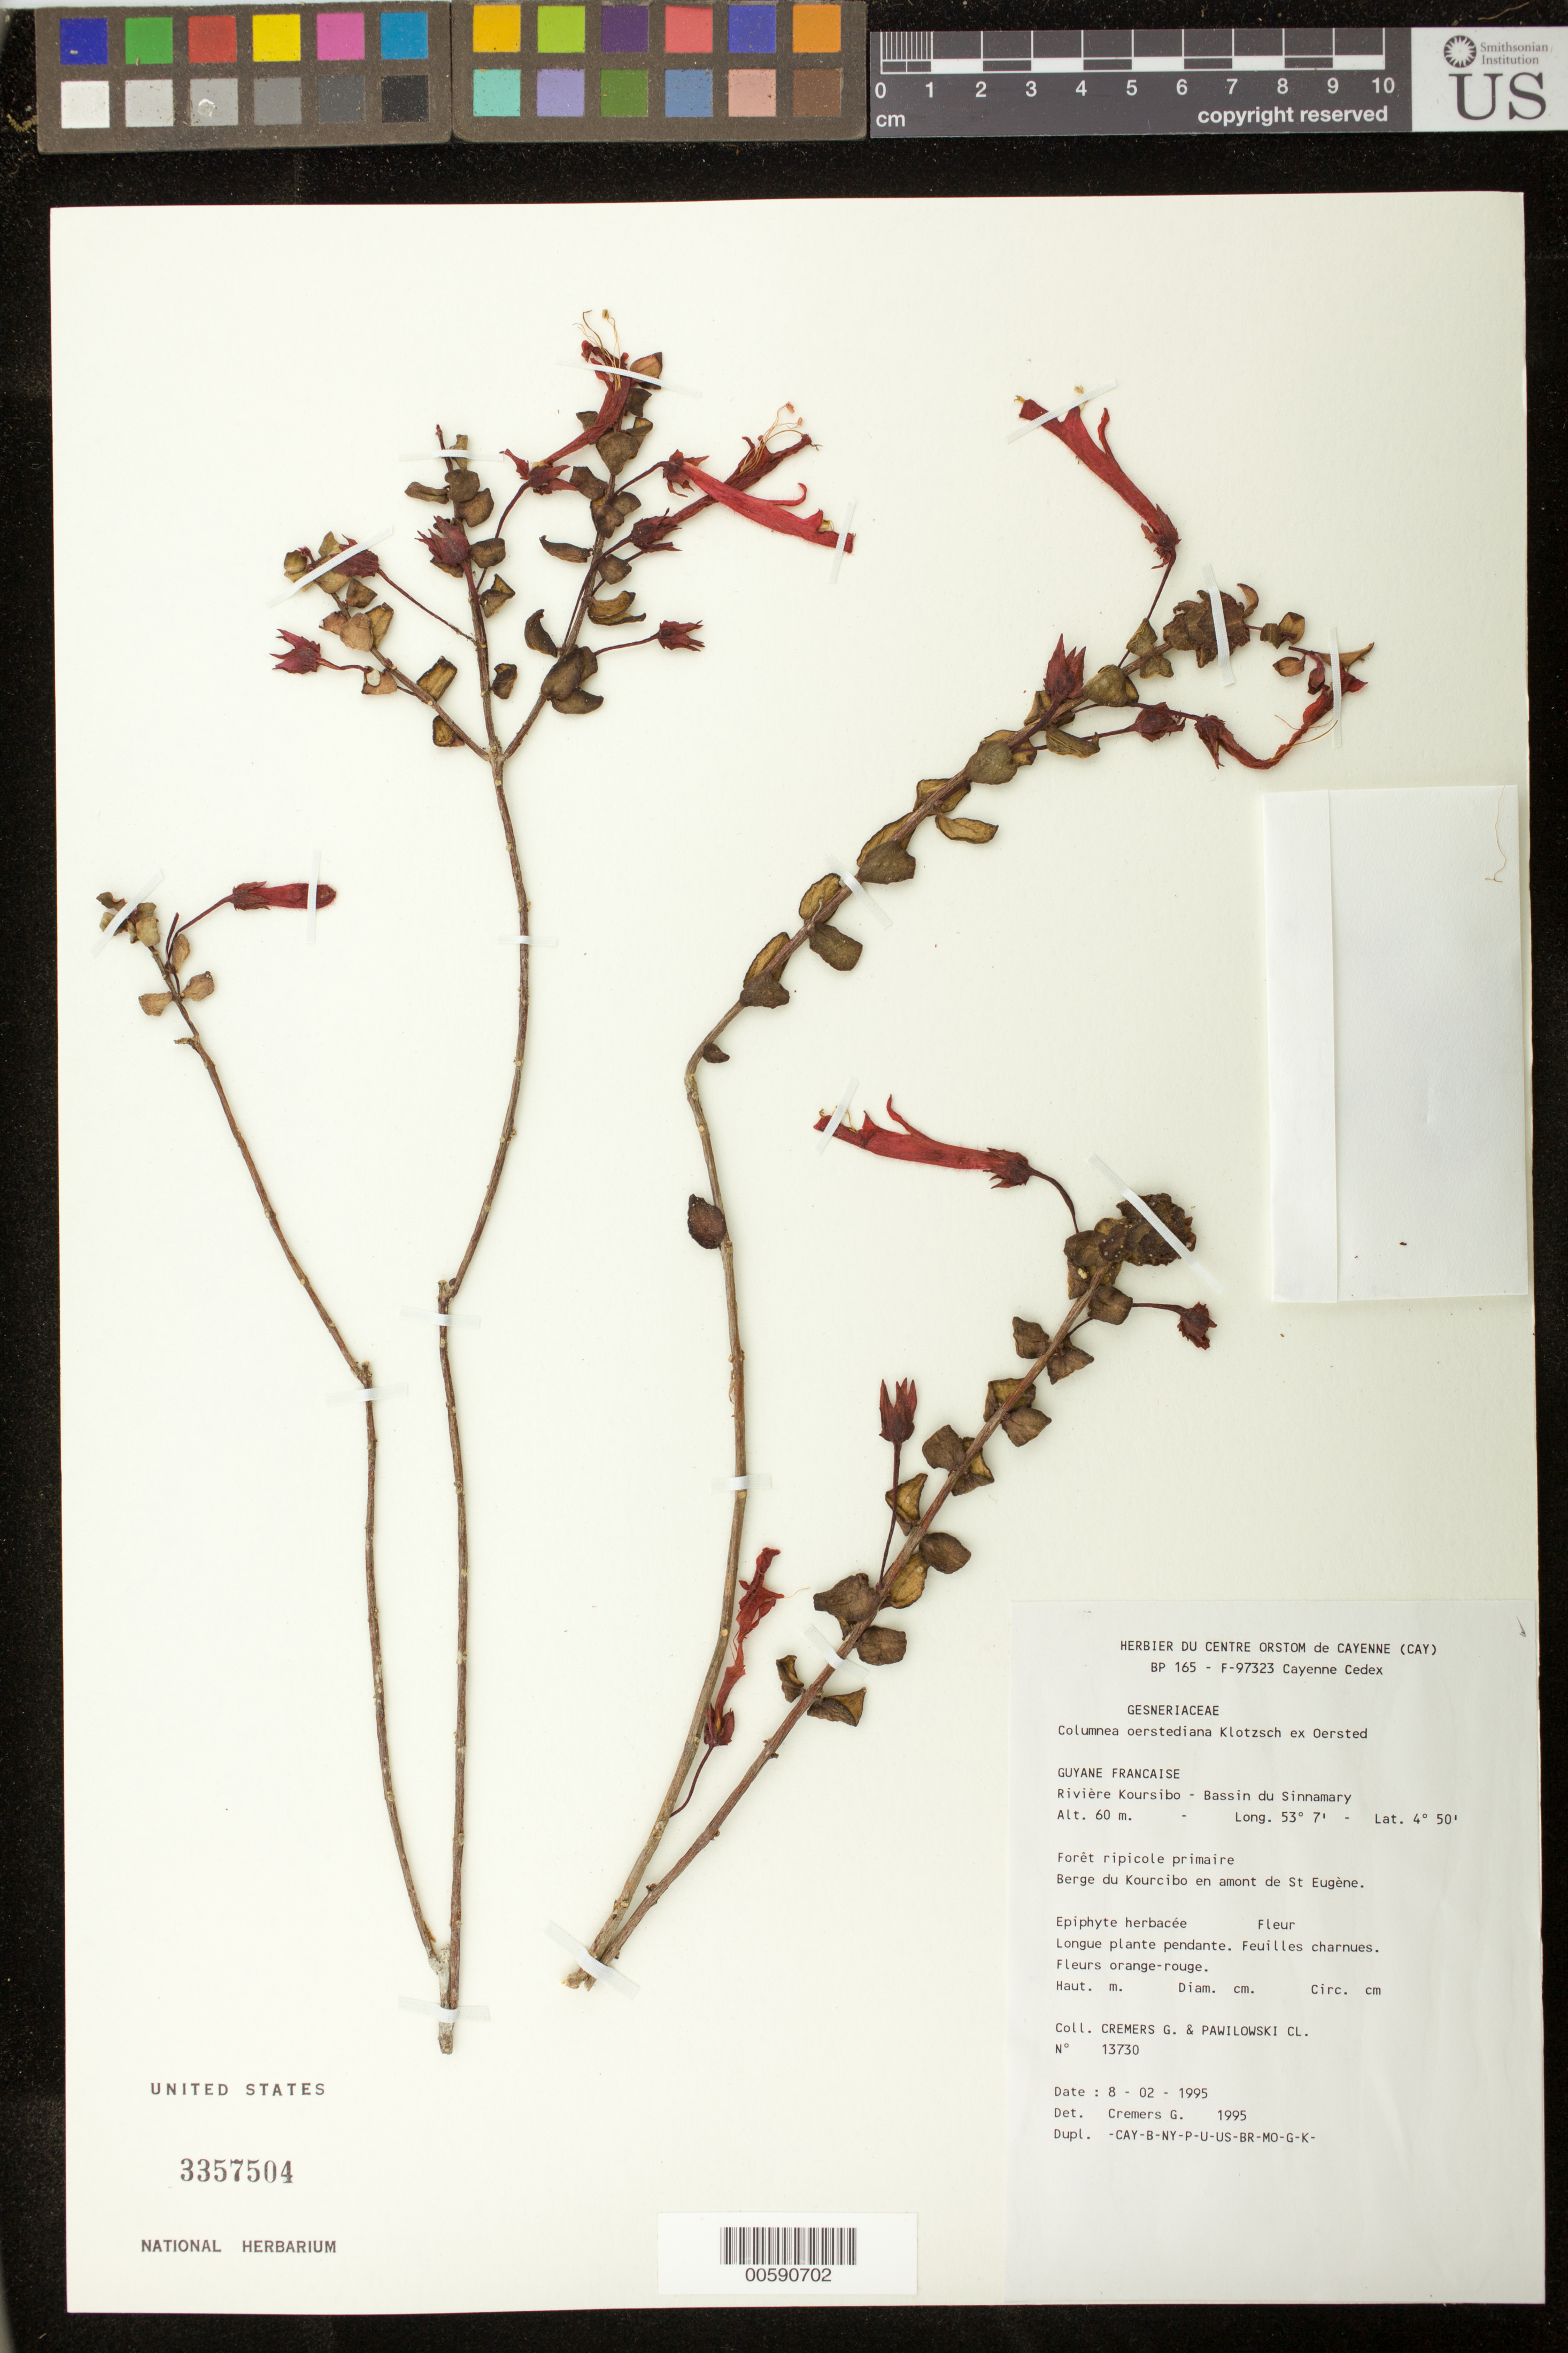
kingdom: Plantae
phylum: Tracheophyta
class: Magnoliopsida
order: Lamiales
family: Gesneriaceae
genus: Columnea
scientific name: Columnea oerstediana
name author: Klotzsch ex Oerst.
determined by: Skog, Laurence E.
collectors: G. Cremers & C. Pawilowski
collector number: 13730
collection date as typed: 08 Feb 1995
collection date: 1995-02-08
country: French Guiana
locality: Rivière Koursibo, bassin du Sinnamary; Berge du Kourcibo en amont de St. Eugène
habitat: Forêt ripicole primaire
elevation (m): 60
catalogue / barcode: US 3357504